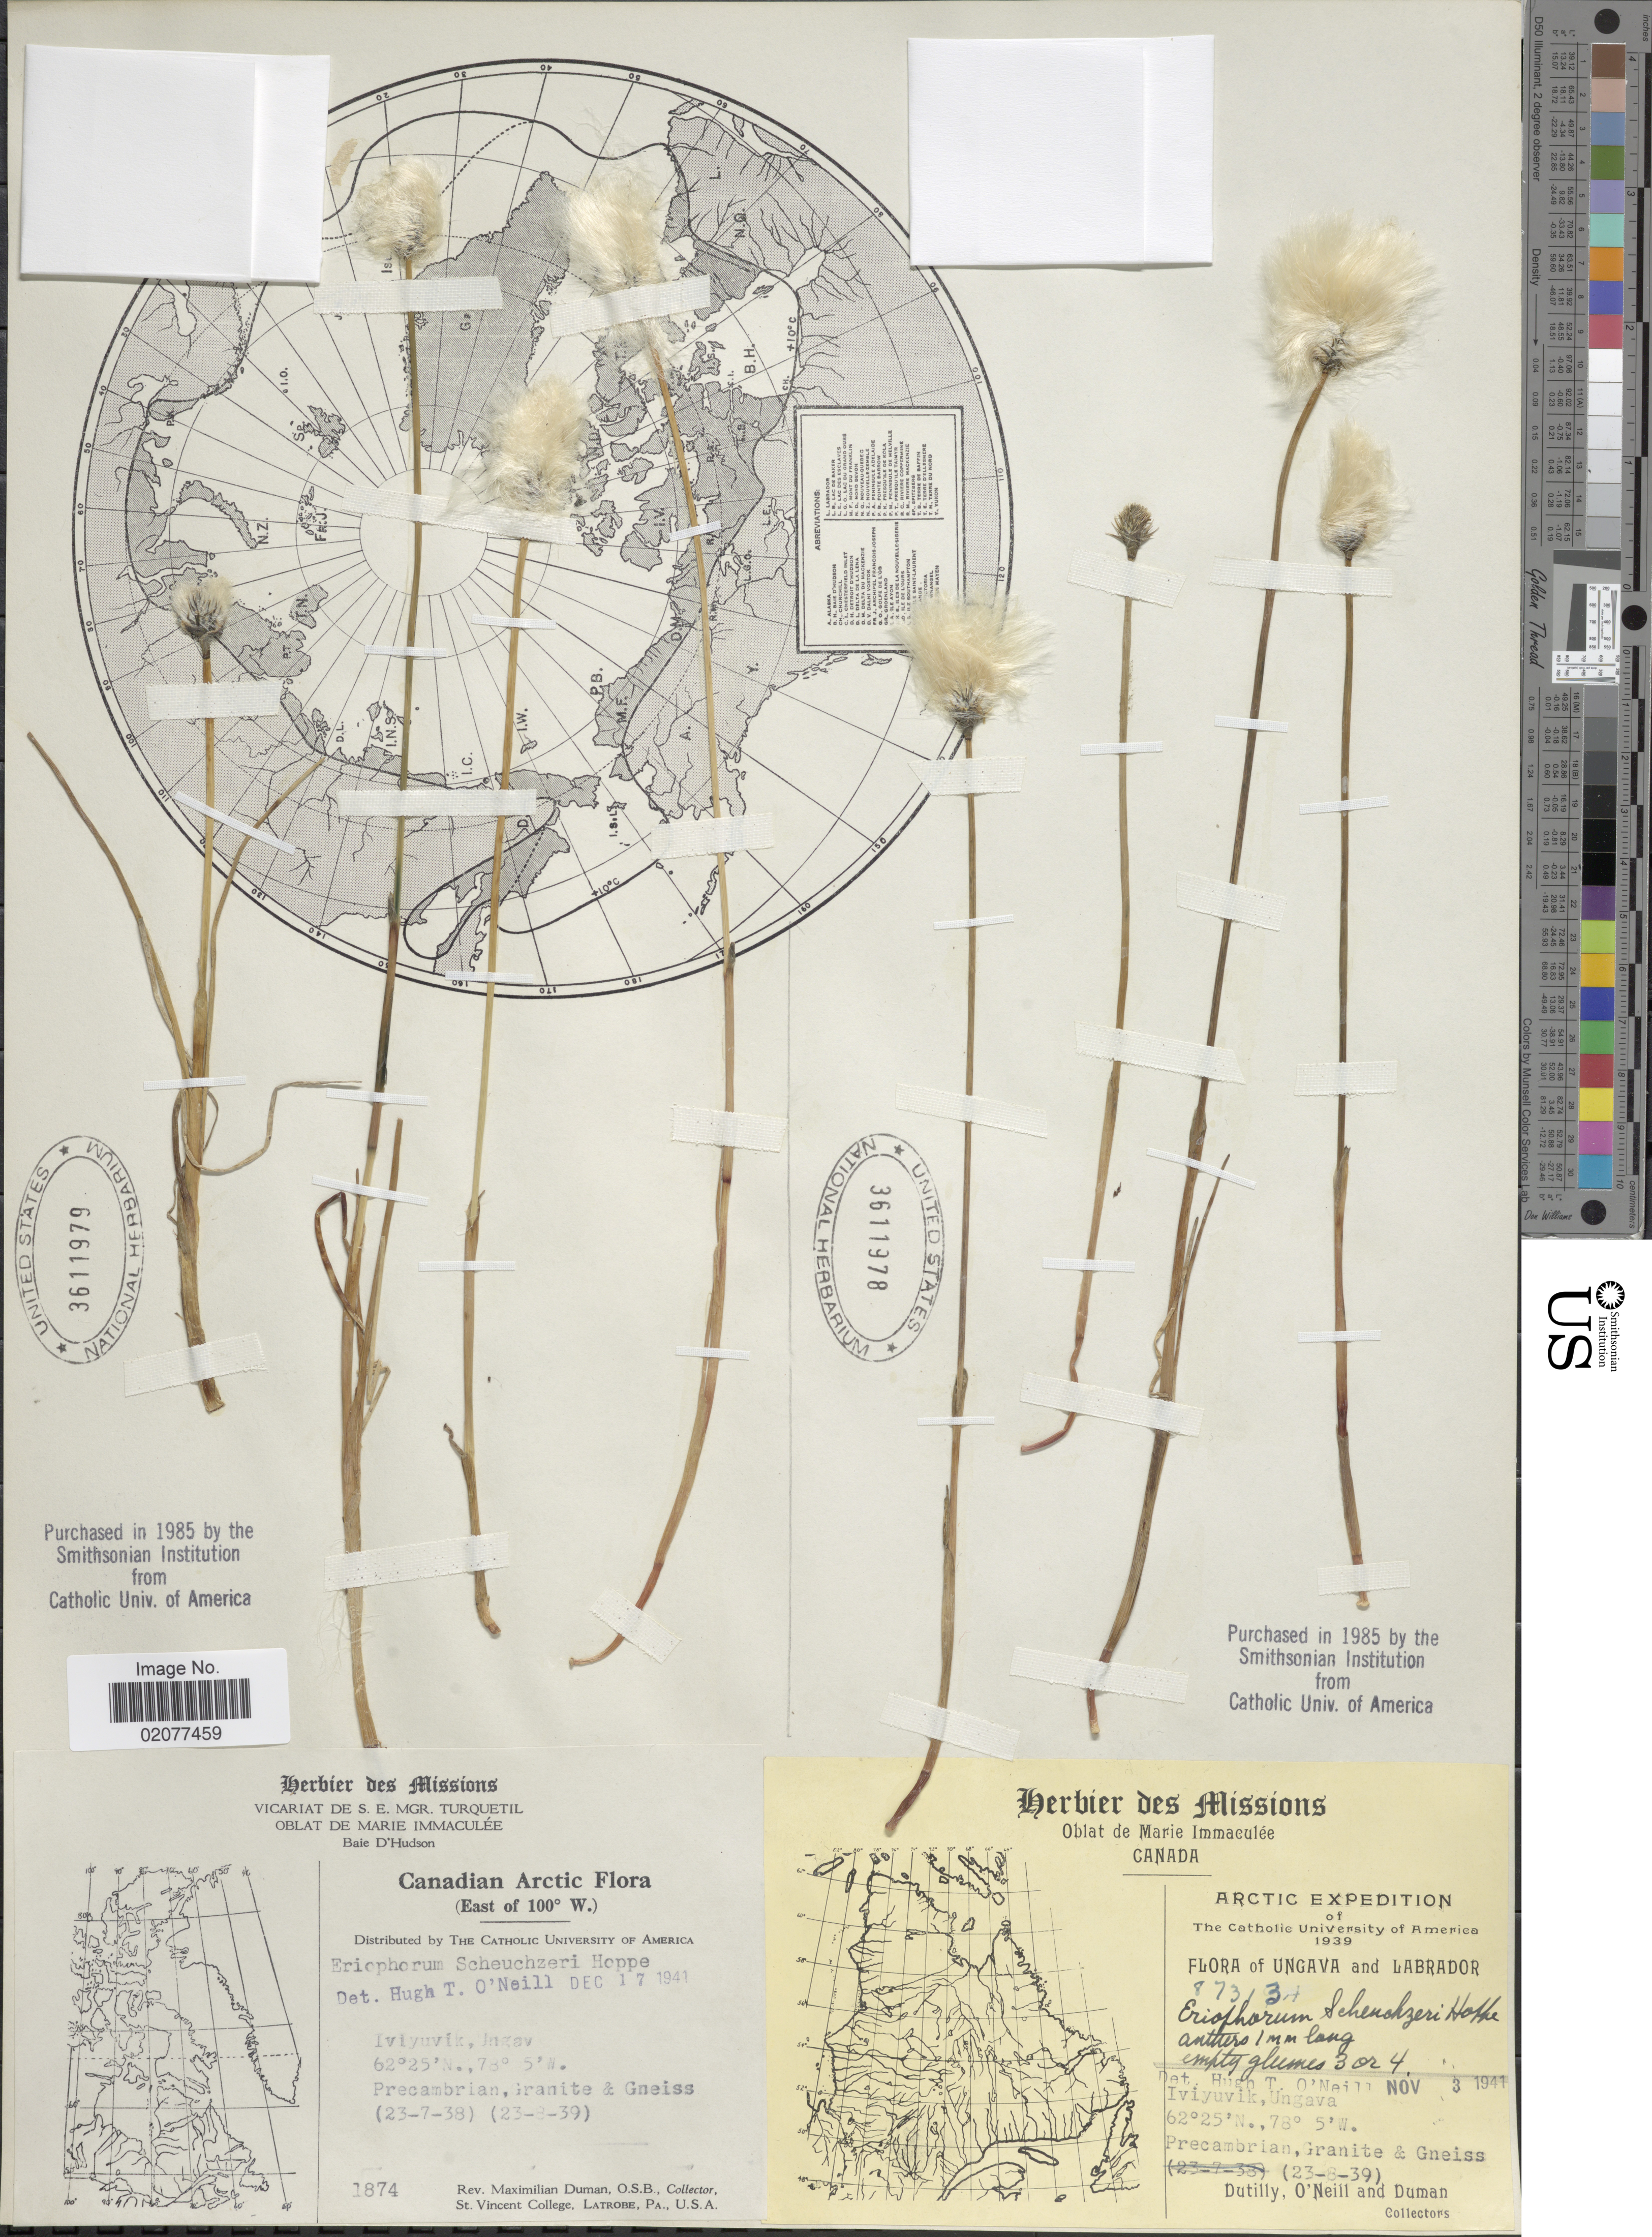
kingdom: Plantae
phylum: Tracheophyta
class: Liliopsida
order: Poales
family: Cyperaceae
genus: Eriophorum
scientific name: Eriophorum scheuchzeri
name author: Hoppe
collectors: M. Duman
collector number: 1874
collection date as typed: Transcribed d/m/y: 23/7/38 to 23/8/39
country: Canada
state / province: Quebec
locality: Canadian, (East of 100º W) Ivujivik, Ungava, Precambrian.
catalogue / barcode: US 3611979